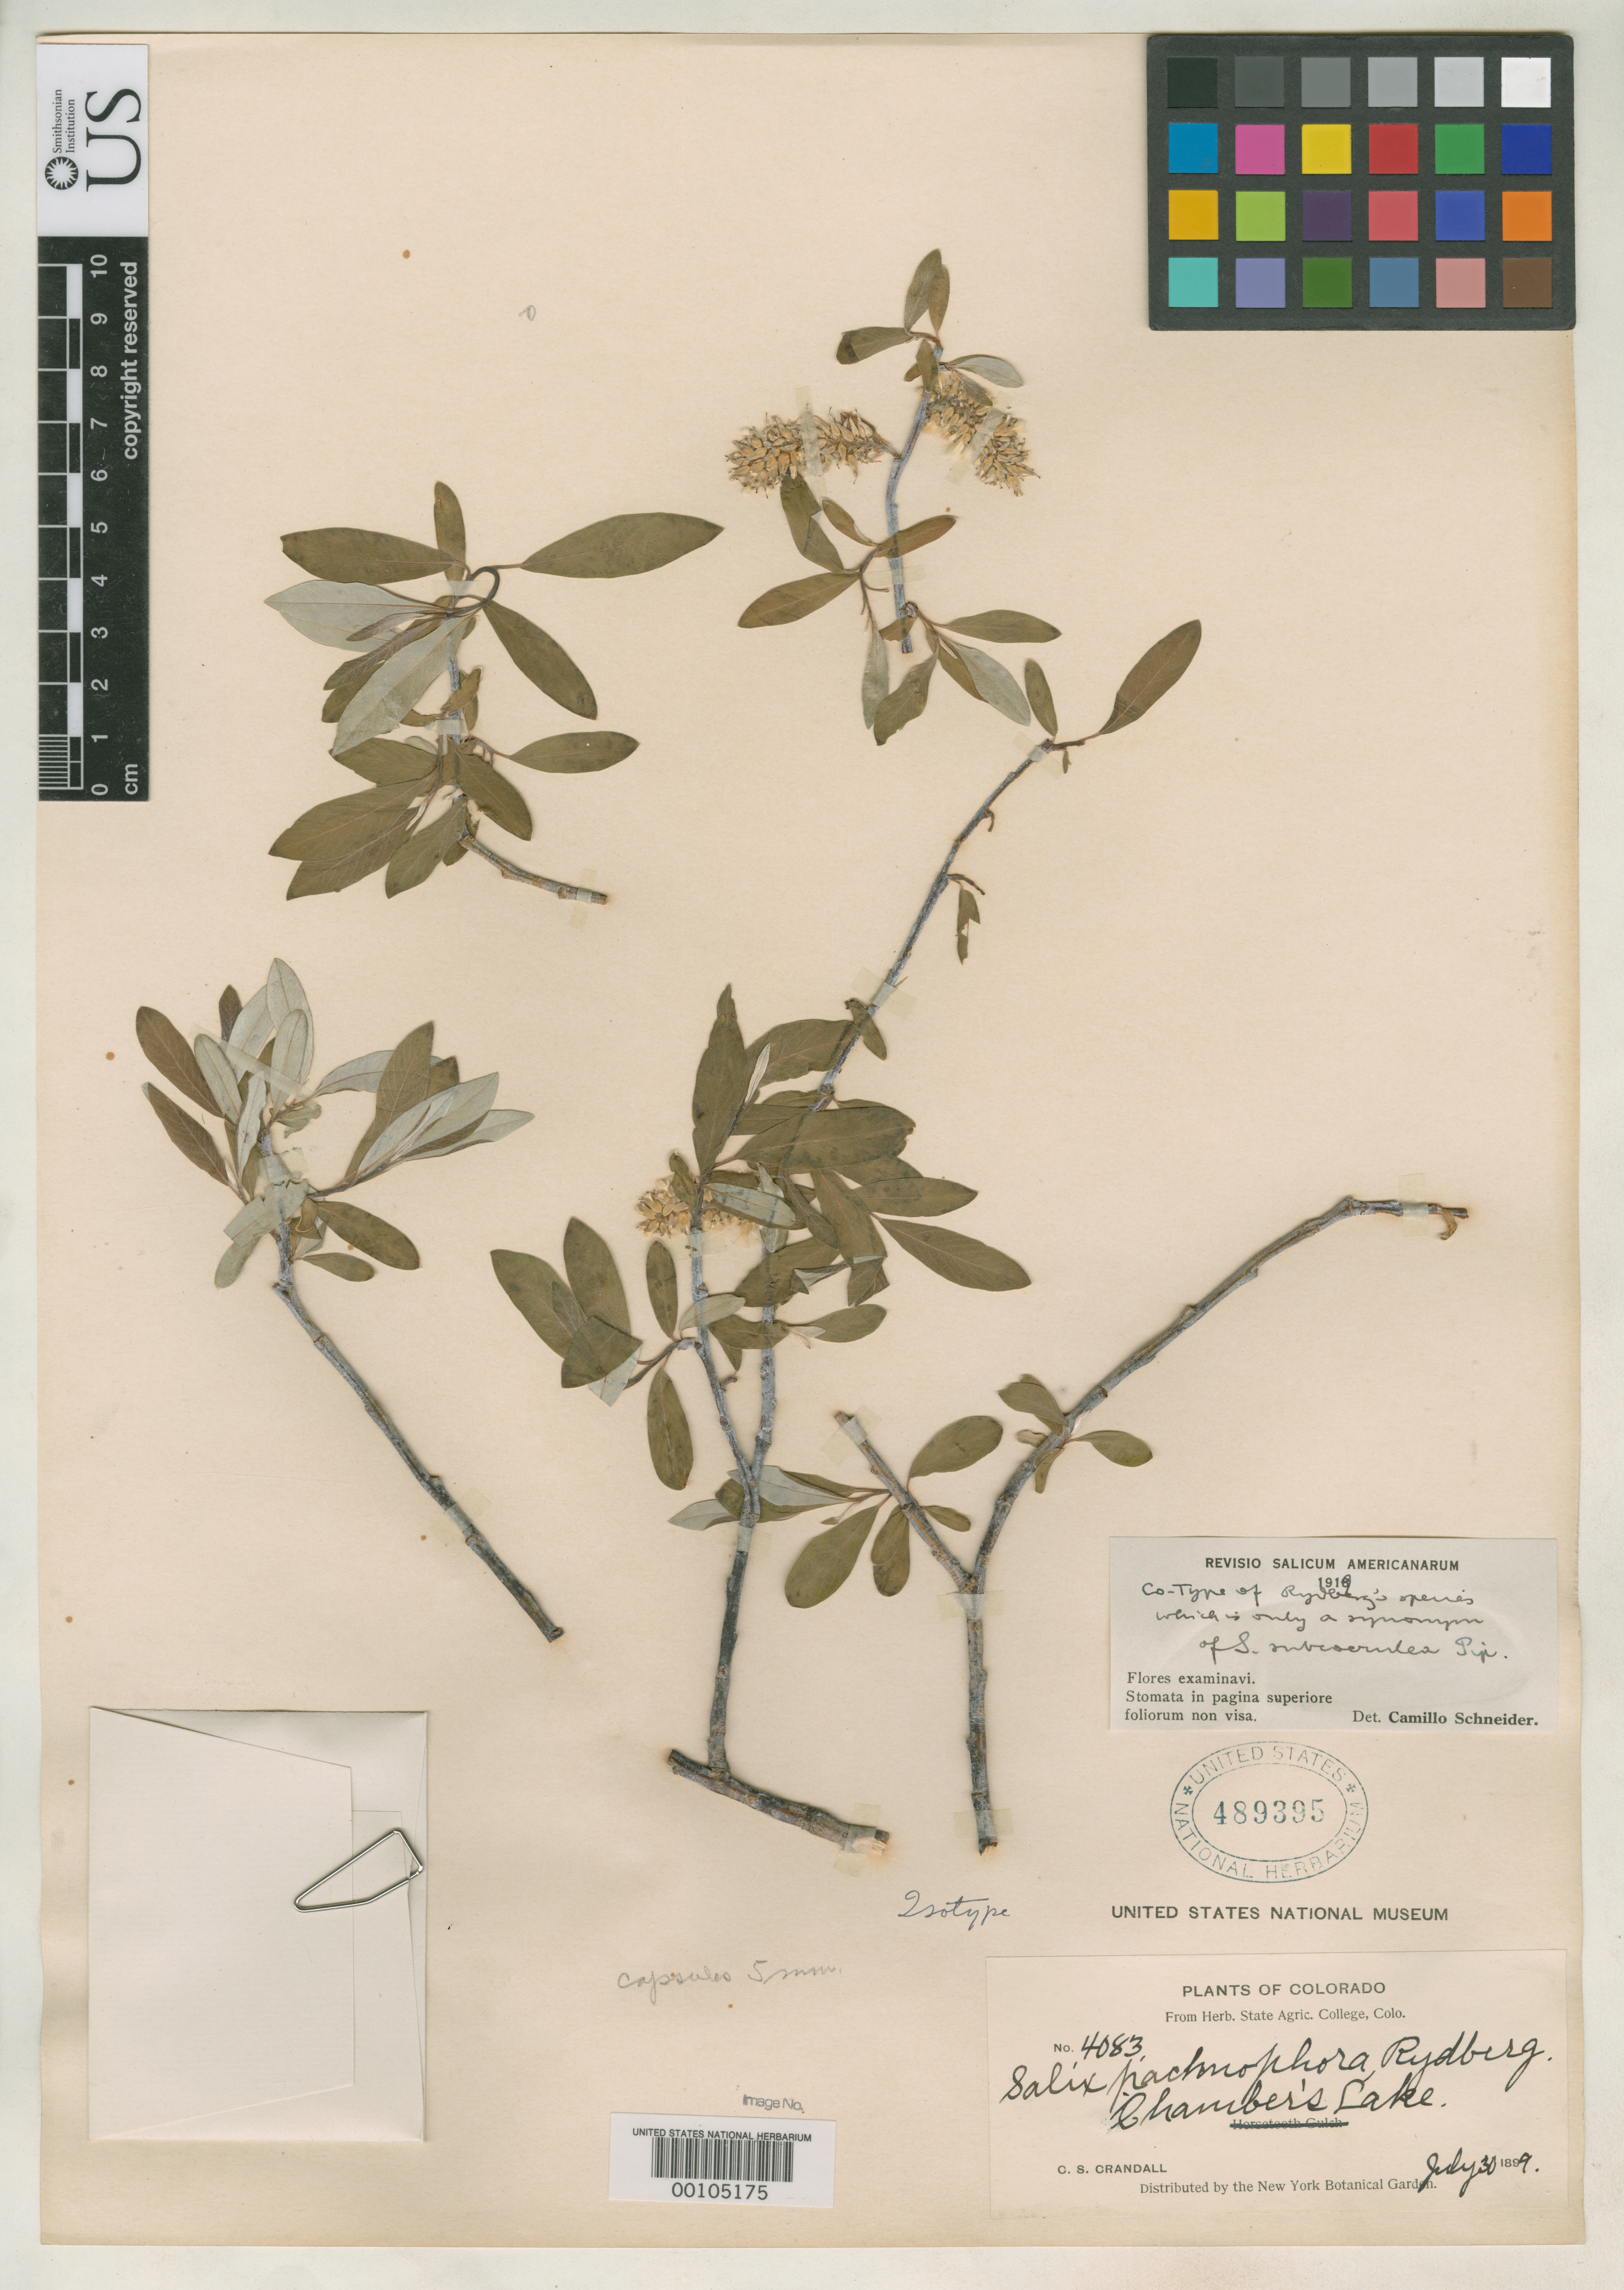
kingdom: Plantae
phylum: Tracheophyta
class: Magnoliopsida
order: Malpighiales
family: Salicaceae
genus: Salix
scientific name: Salix pachnophora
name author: Rydb.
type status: Isotype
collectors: C. Crandall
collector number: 4083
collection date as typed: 30 Jul 1899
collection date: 1899-07-30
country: United States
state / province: Colorado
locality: Chamber's Lake.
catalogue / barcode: US 489395